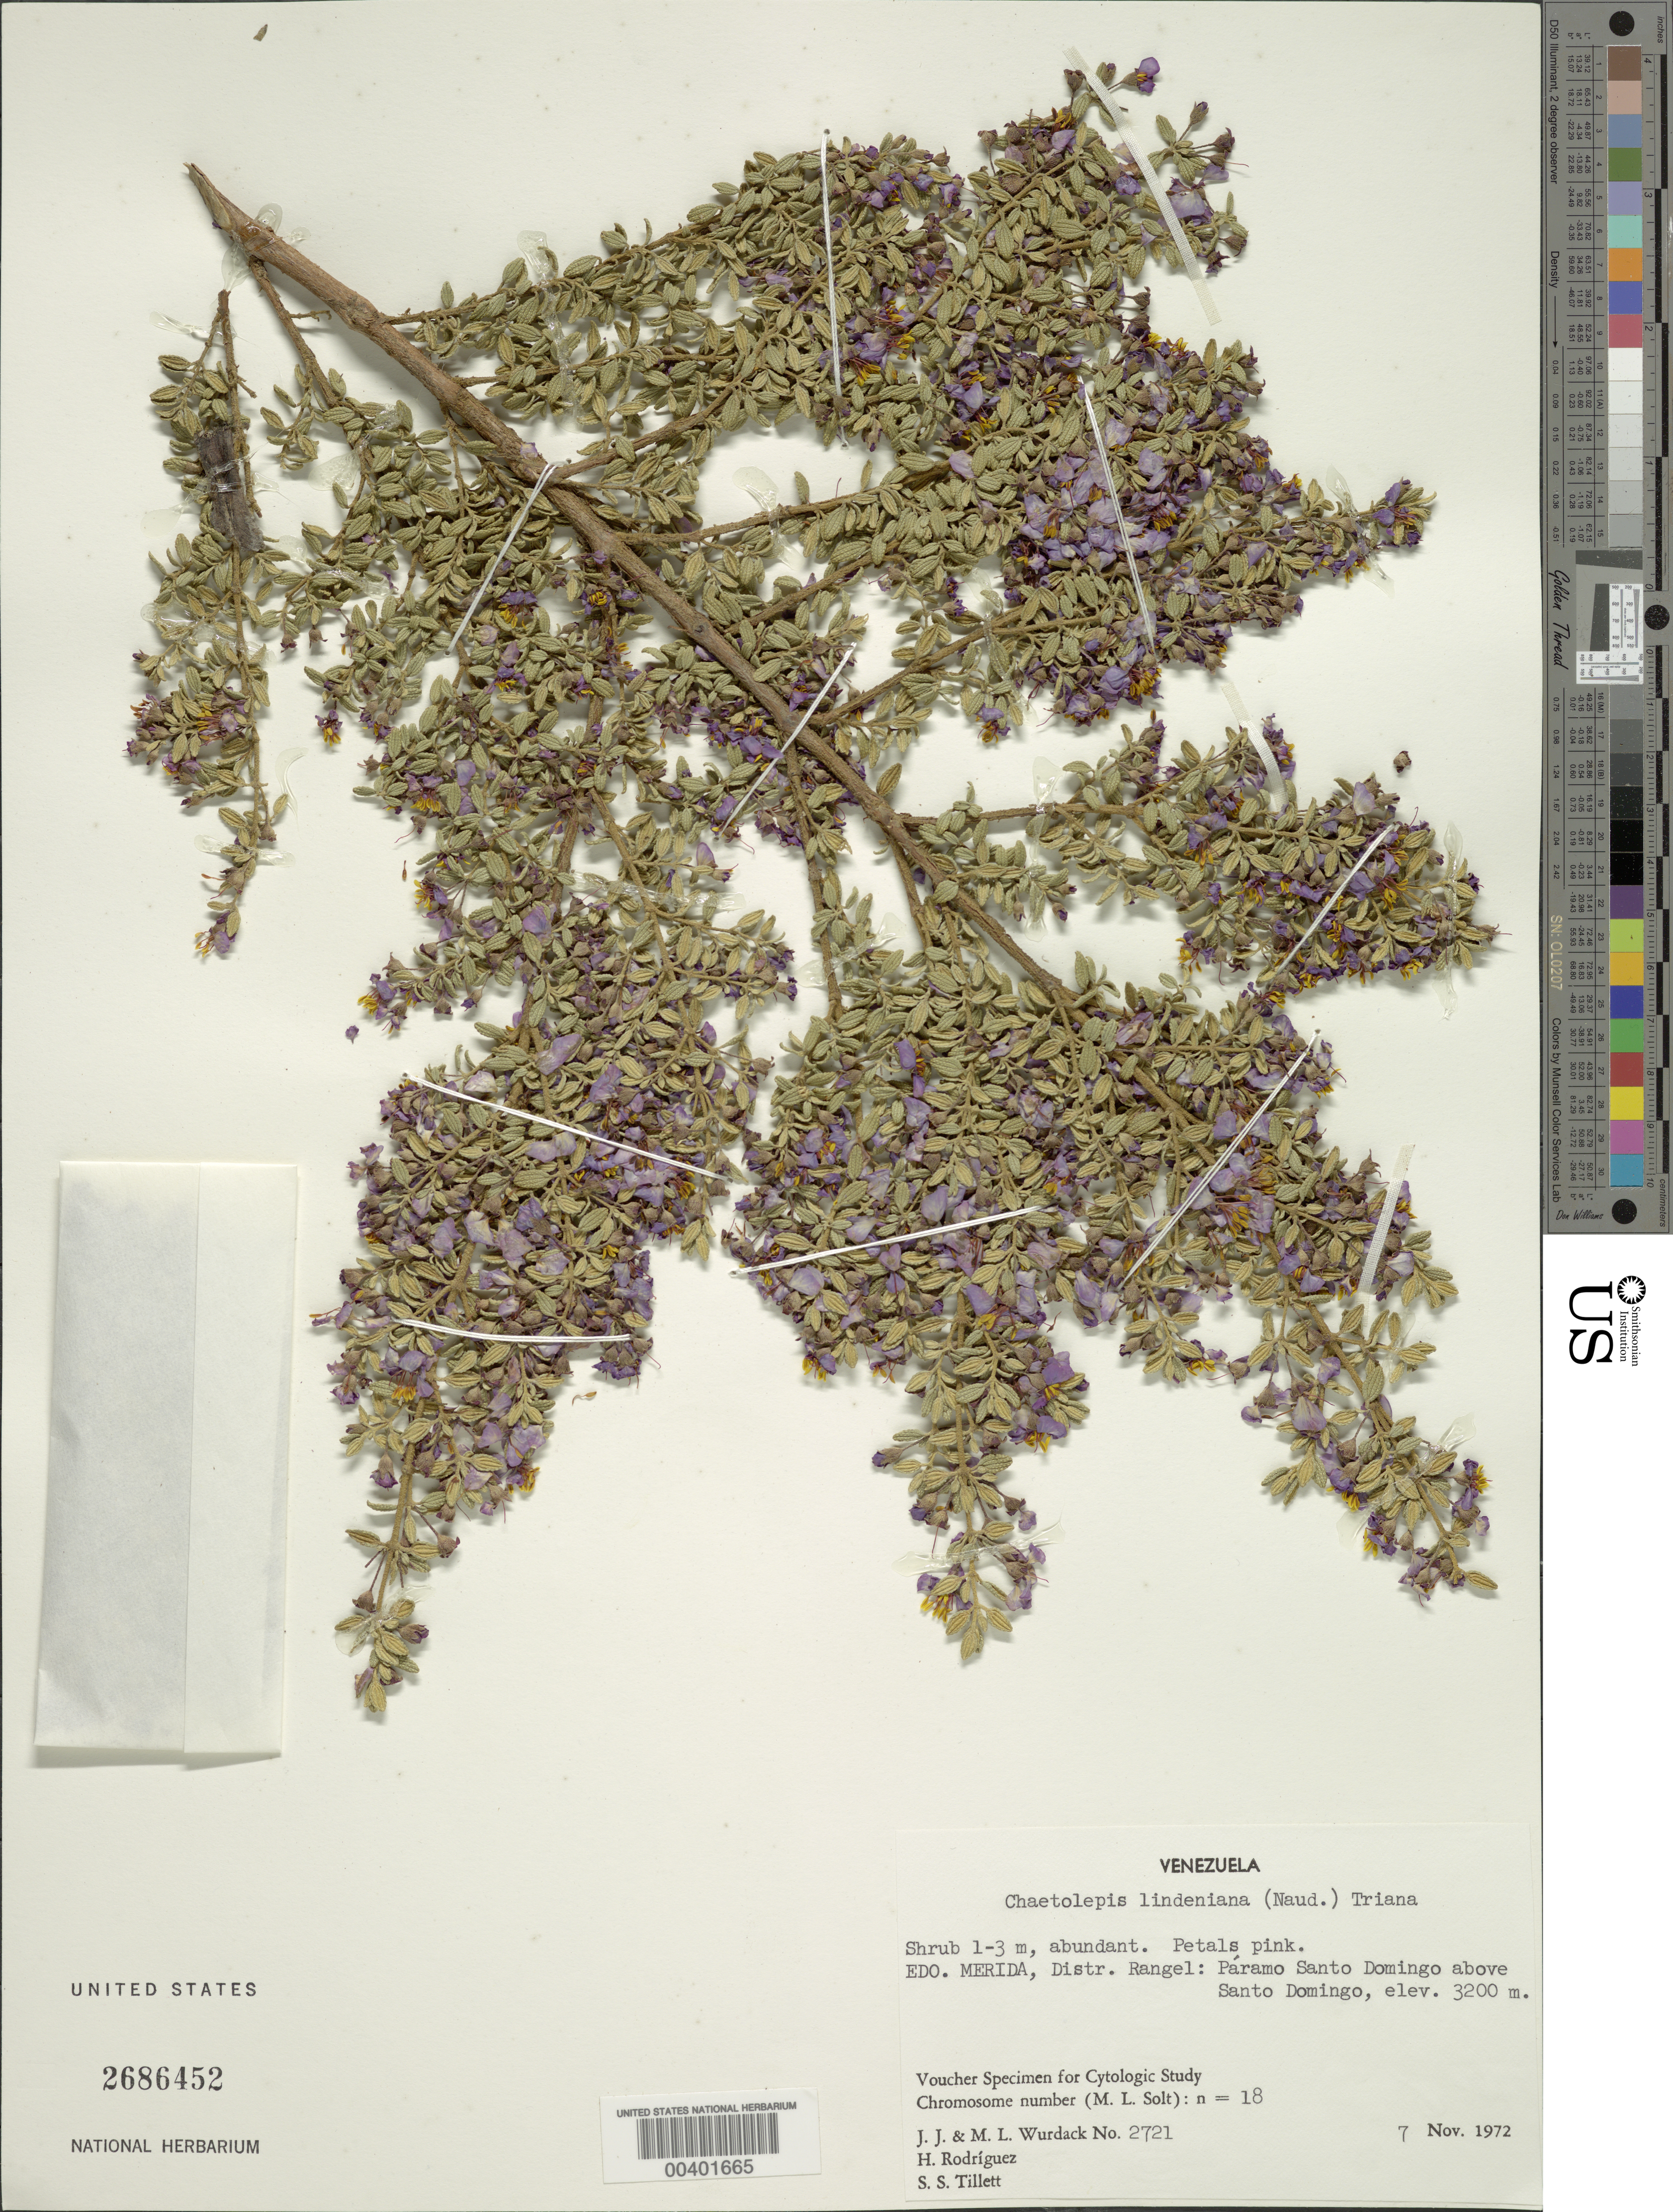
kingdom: Plantae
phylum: Tracheophyta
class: Magnoliopsida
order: Myrtales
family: Melastomataceae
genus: Chaetolepis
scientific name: Chaetolepis lindeniana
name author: (Naudin) Triana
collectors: J. J. Wurdack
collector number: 2721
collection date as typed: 07 Nov 1972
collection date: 1972-11-07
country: Venezuela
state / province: Mérida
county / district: Rangel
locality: Above Santo Domingo. Santo Domingo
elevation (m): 3200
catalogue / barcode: US 2686452